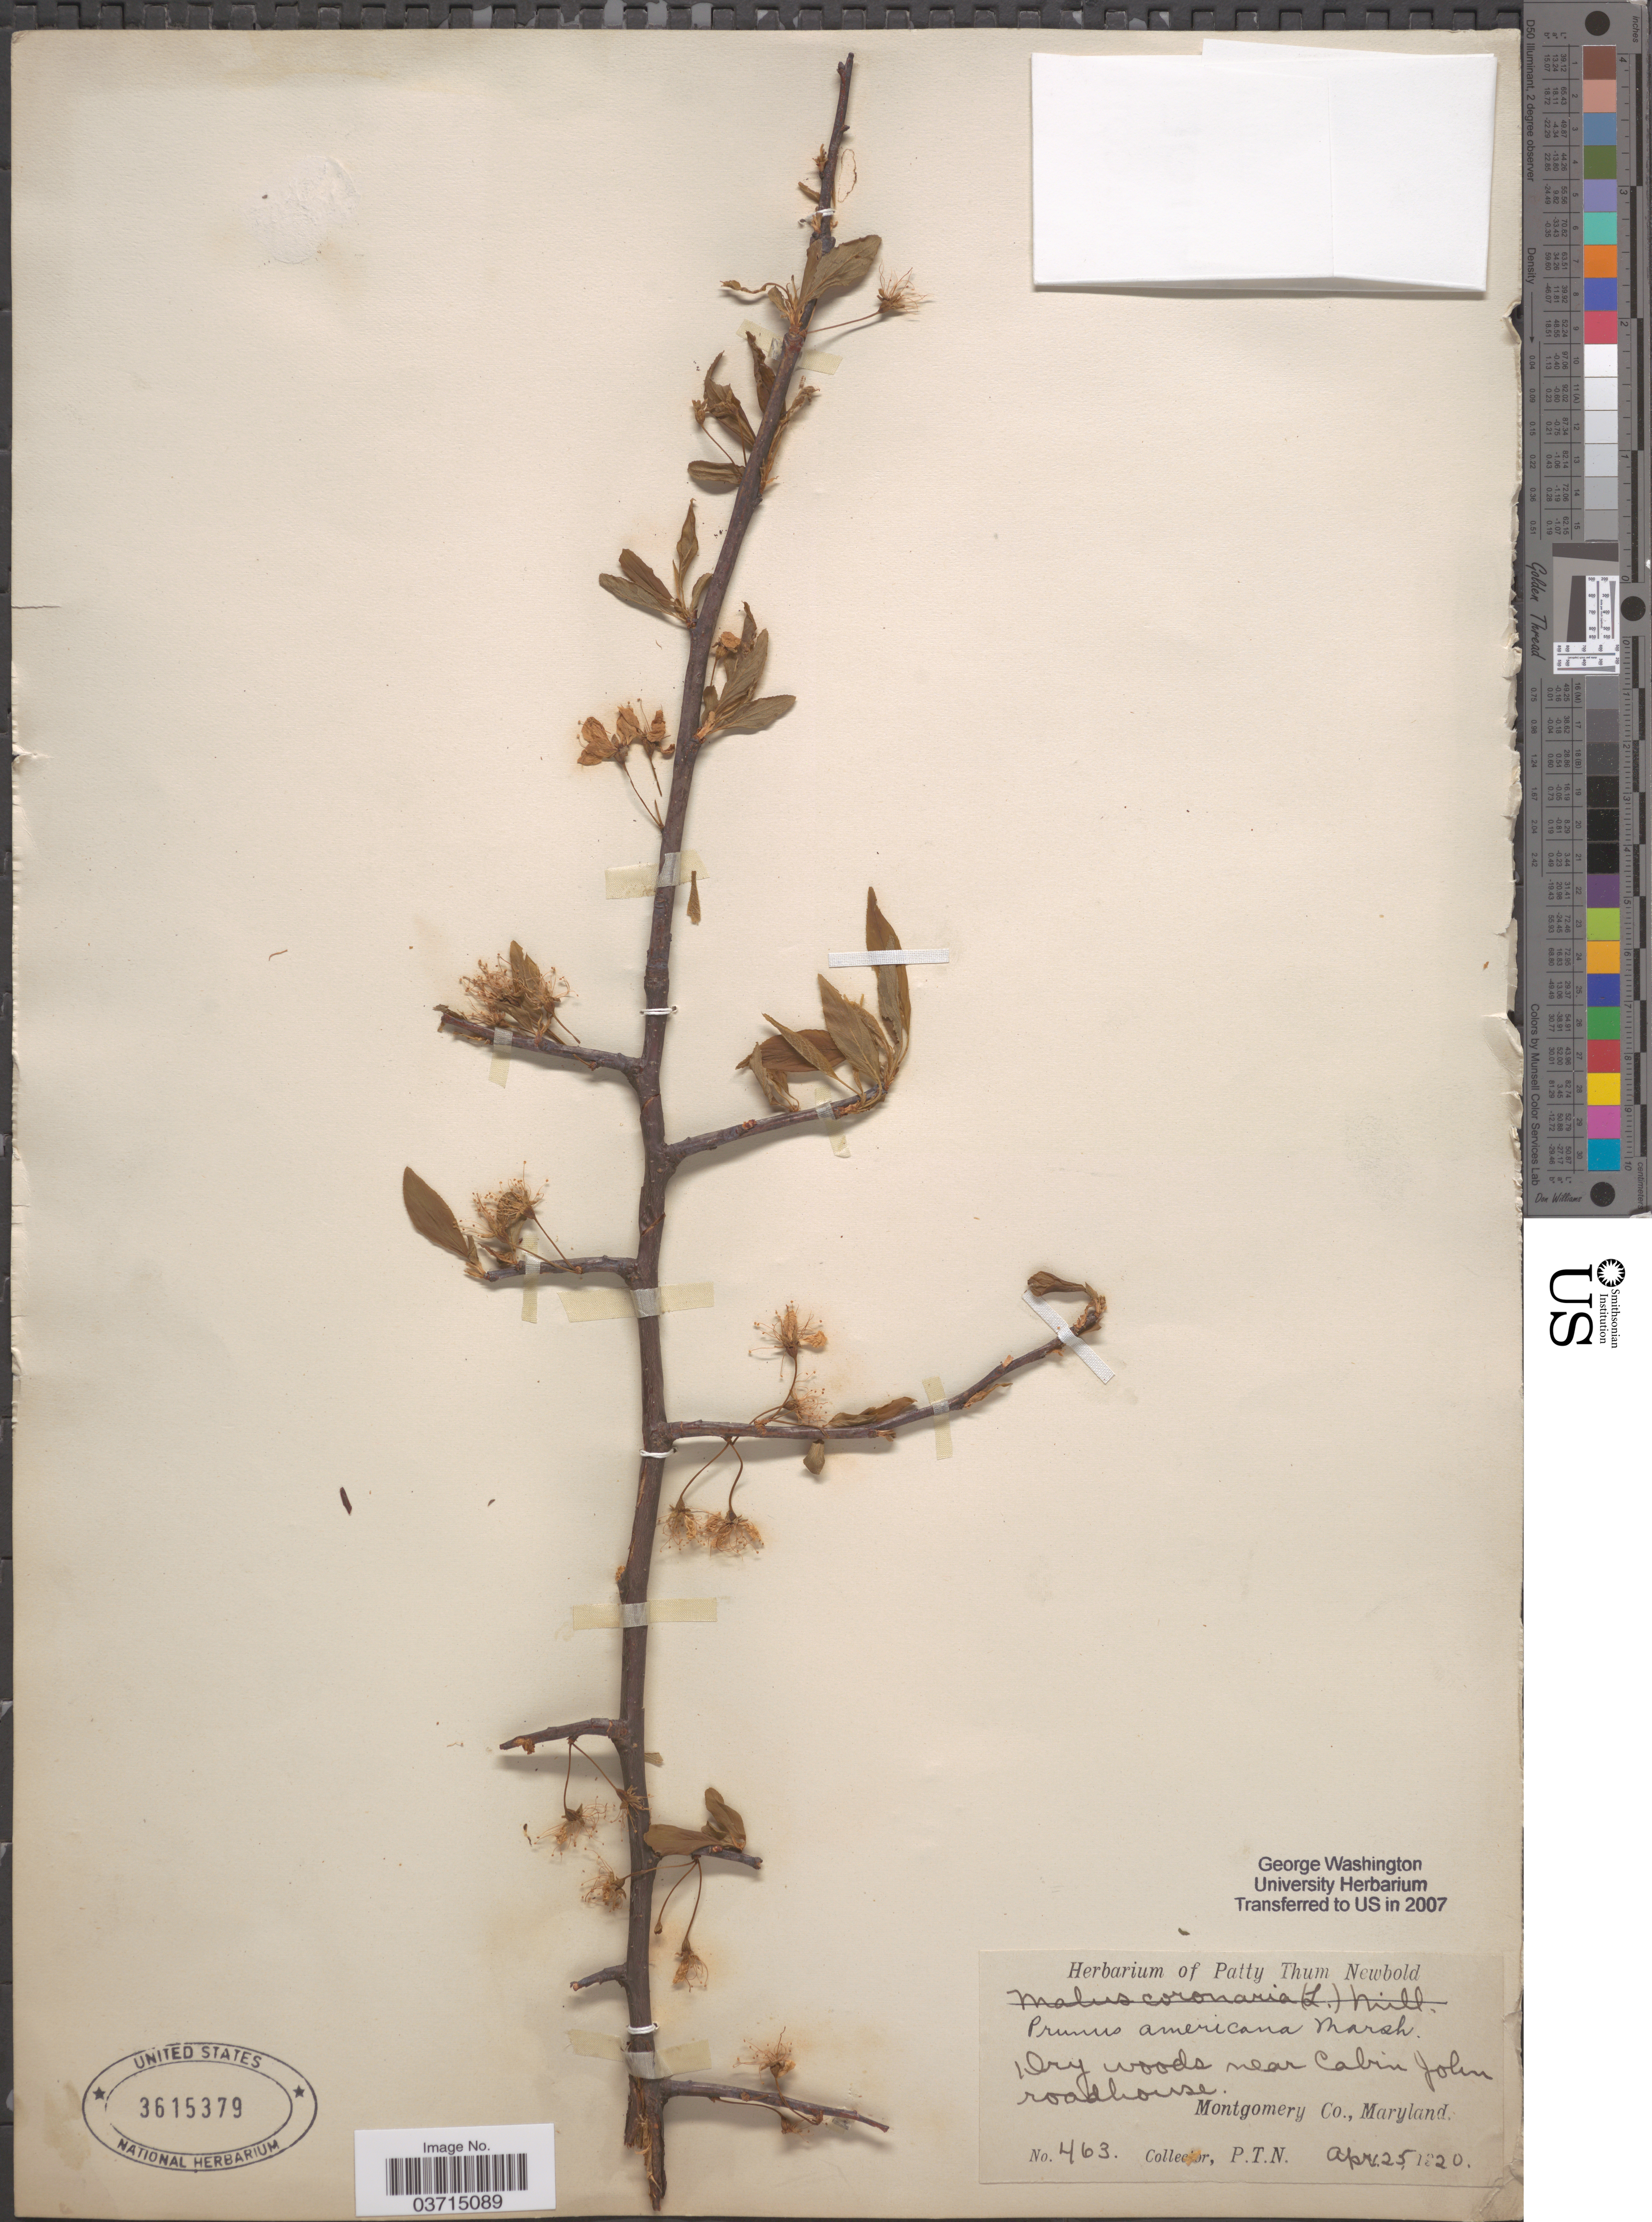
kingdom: Plantae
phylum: Tracheophyta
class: Magnoliopsida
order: Rosales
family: Rosaceae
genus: Prunus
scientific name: Prunus americana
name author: Marshall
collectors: P. Newbold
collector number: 463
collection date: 1920-04-25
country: United States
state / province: Maryland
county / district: Montgomery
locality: Near Cabin John roadhouse. Montgomery Co.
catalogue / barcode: US 3615379